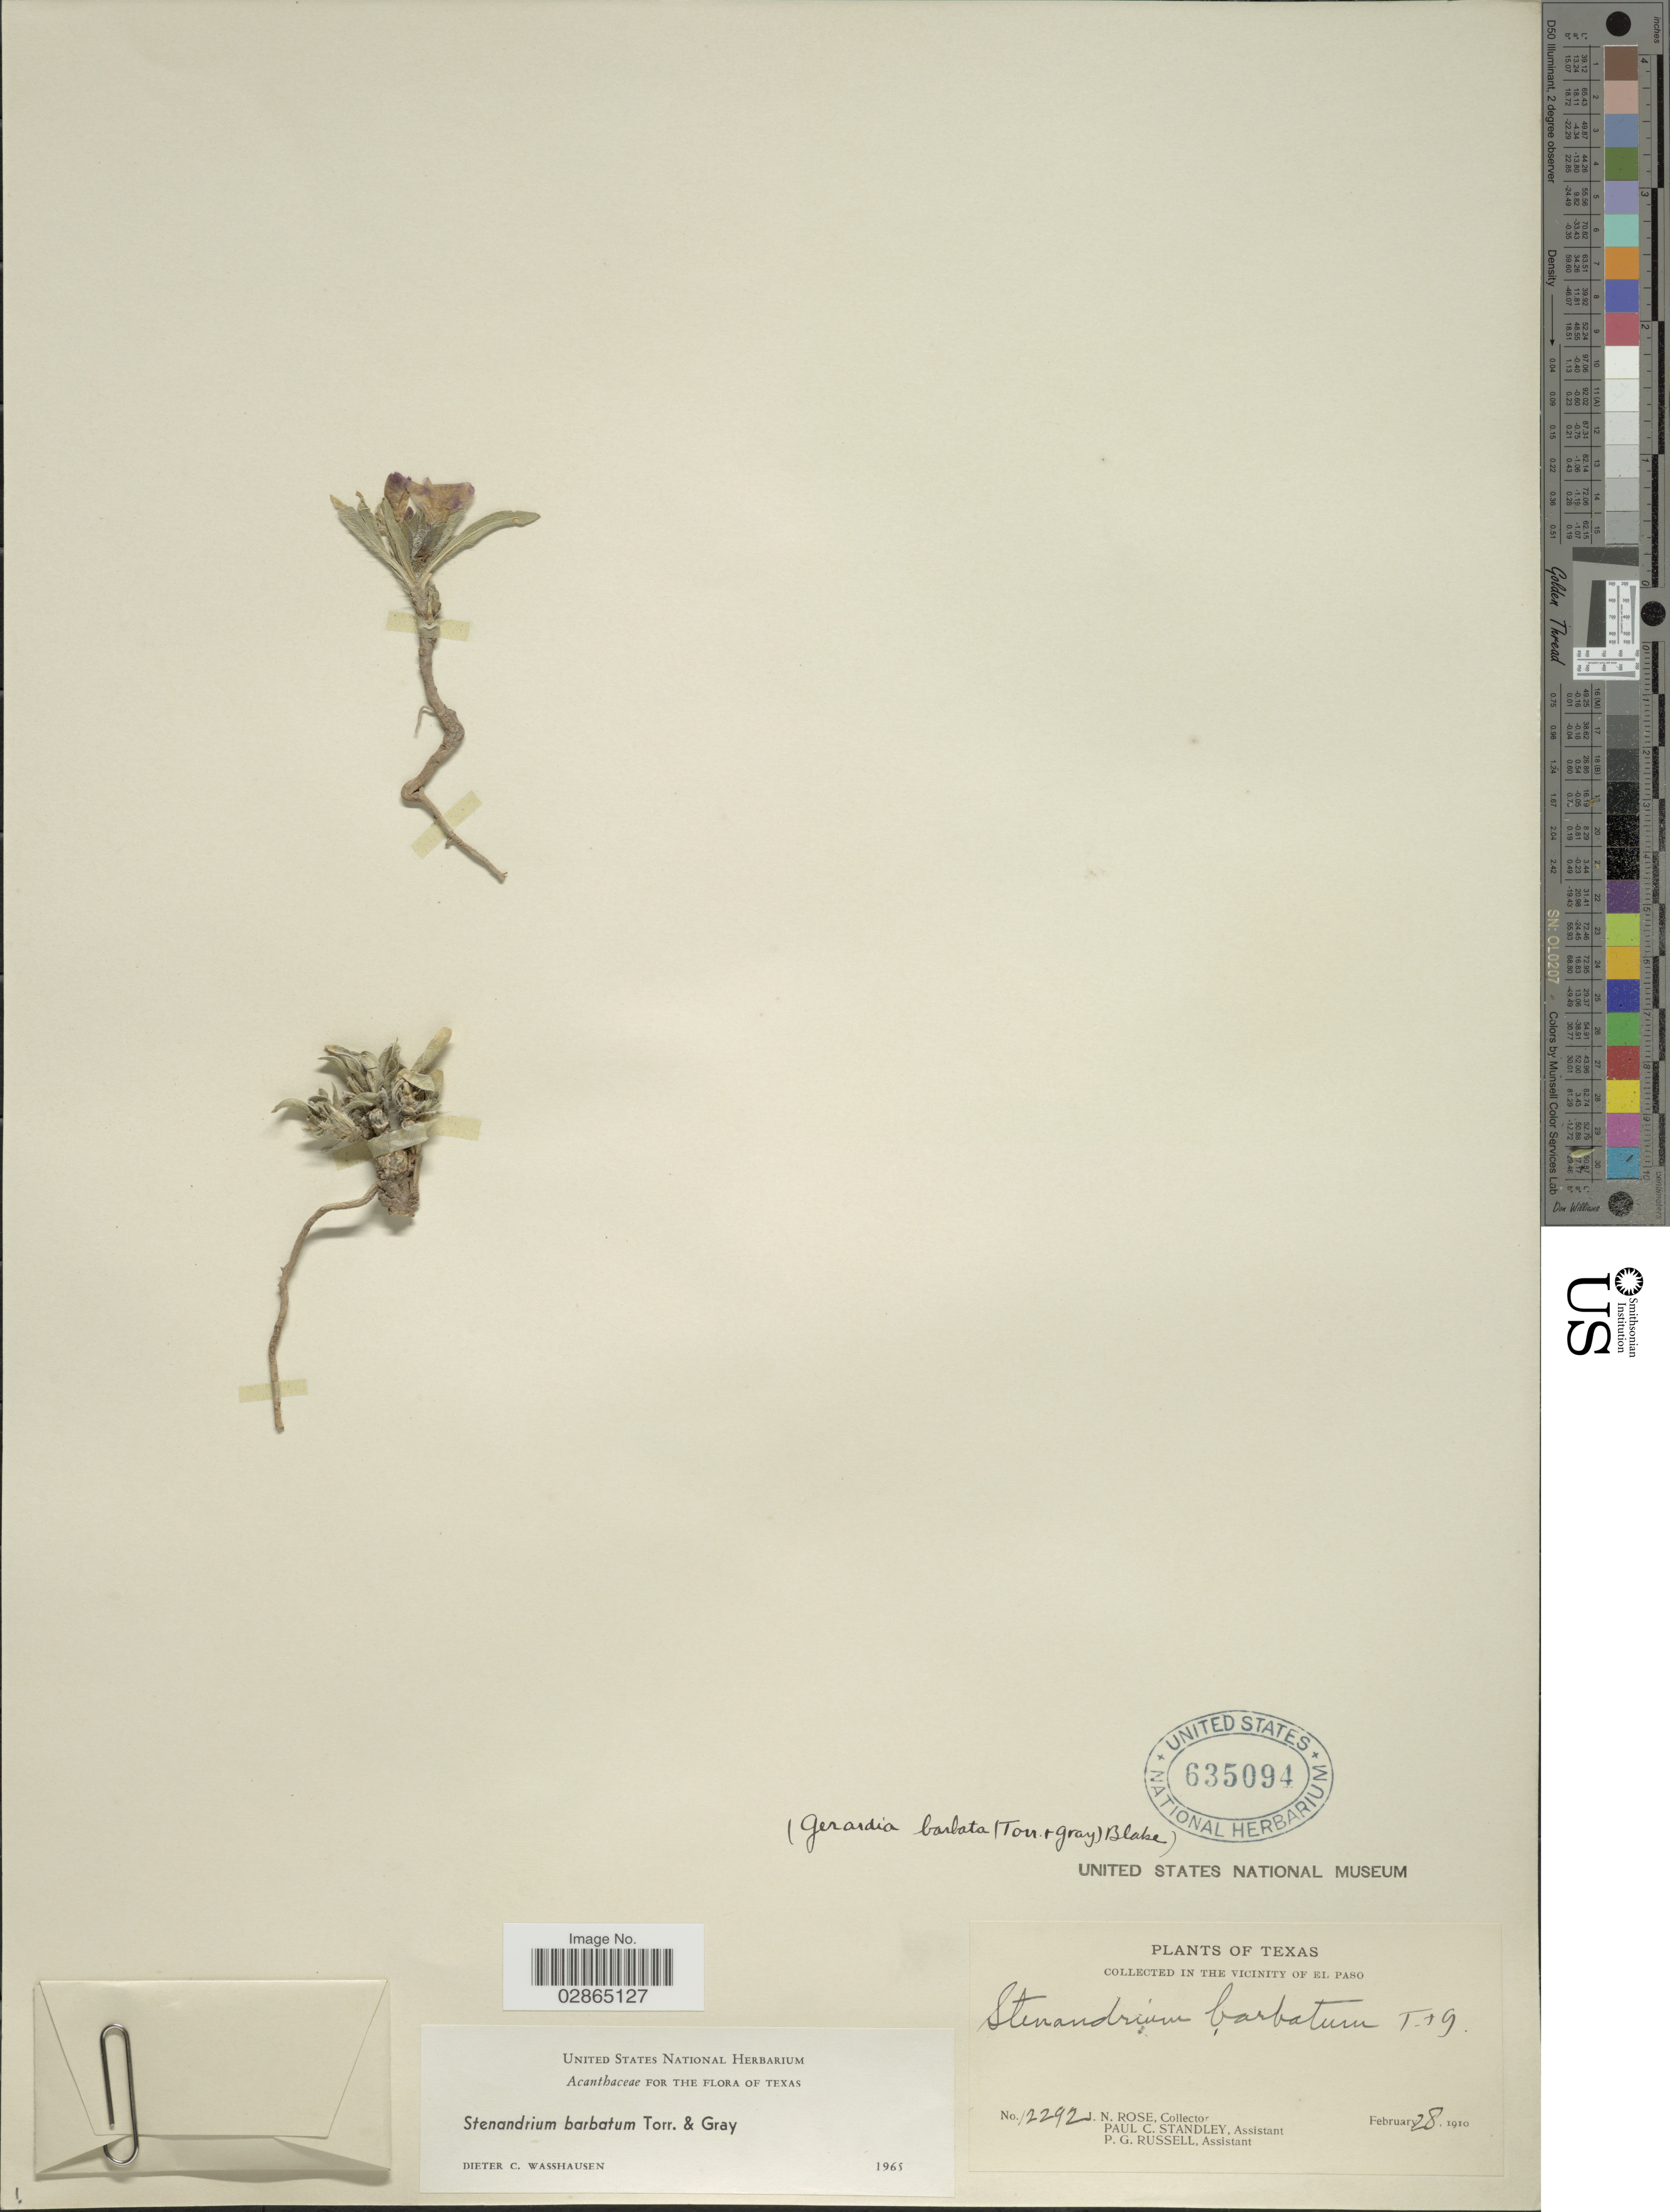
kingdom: Plantae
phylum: Tracheophyta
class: Magnoliopsida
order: Lamiales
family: Acanthaceae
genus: Stenandrium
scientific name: Stenandrium barbatum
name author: Torr. & A. Gray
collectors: J. N. Rose, P. C. Standley & P. G. Russell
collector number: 12292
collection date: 1910-02-28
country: United States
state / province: Texas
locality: In the vicinity of El Paso.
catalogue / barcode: US 635094